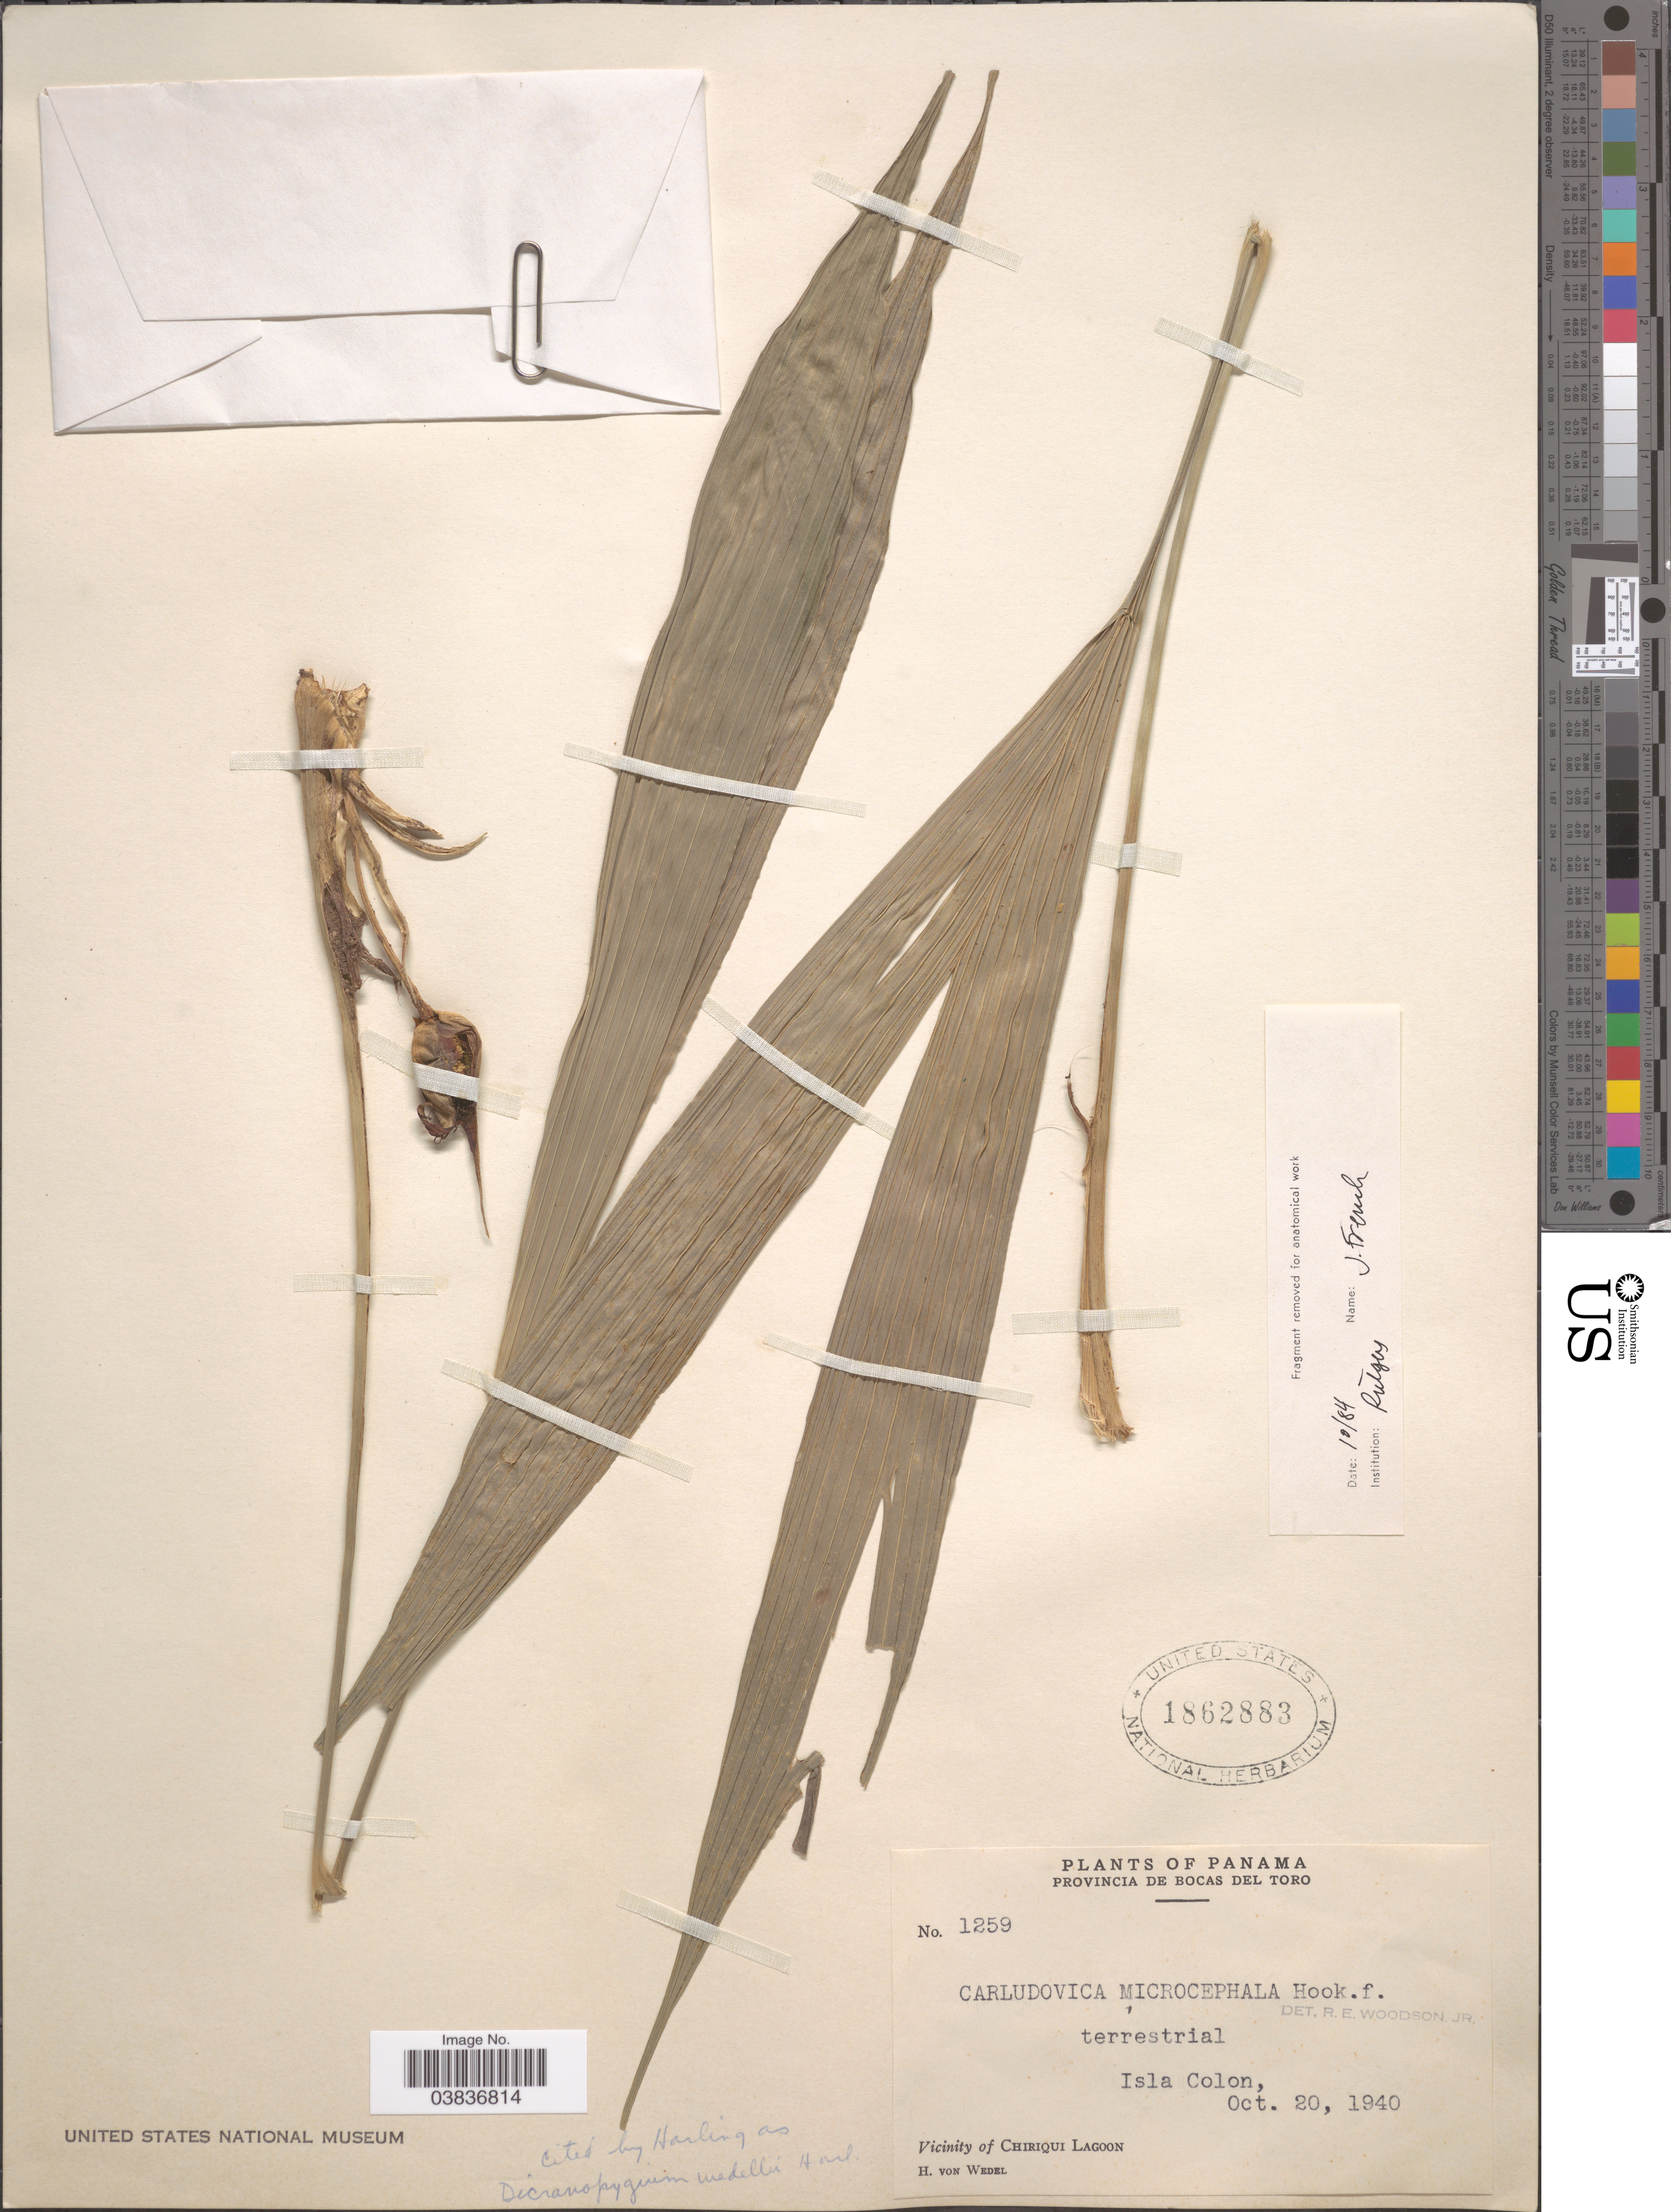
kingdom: Plantae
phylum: Tracheophyta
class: Liliopsida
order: Pandanales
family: Cyclanthaceae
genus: Dicranopygium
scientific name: Dicranopygium wedelii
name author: Harling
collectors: H. von Wedel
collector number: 1259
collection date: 1940-10-20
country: Panama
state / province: Bocas del Toro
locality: Isla Colon. Vicinity of Chiriqui Lagoon.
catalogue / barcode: US 1862883